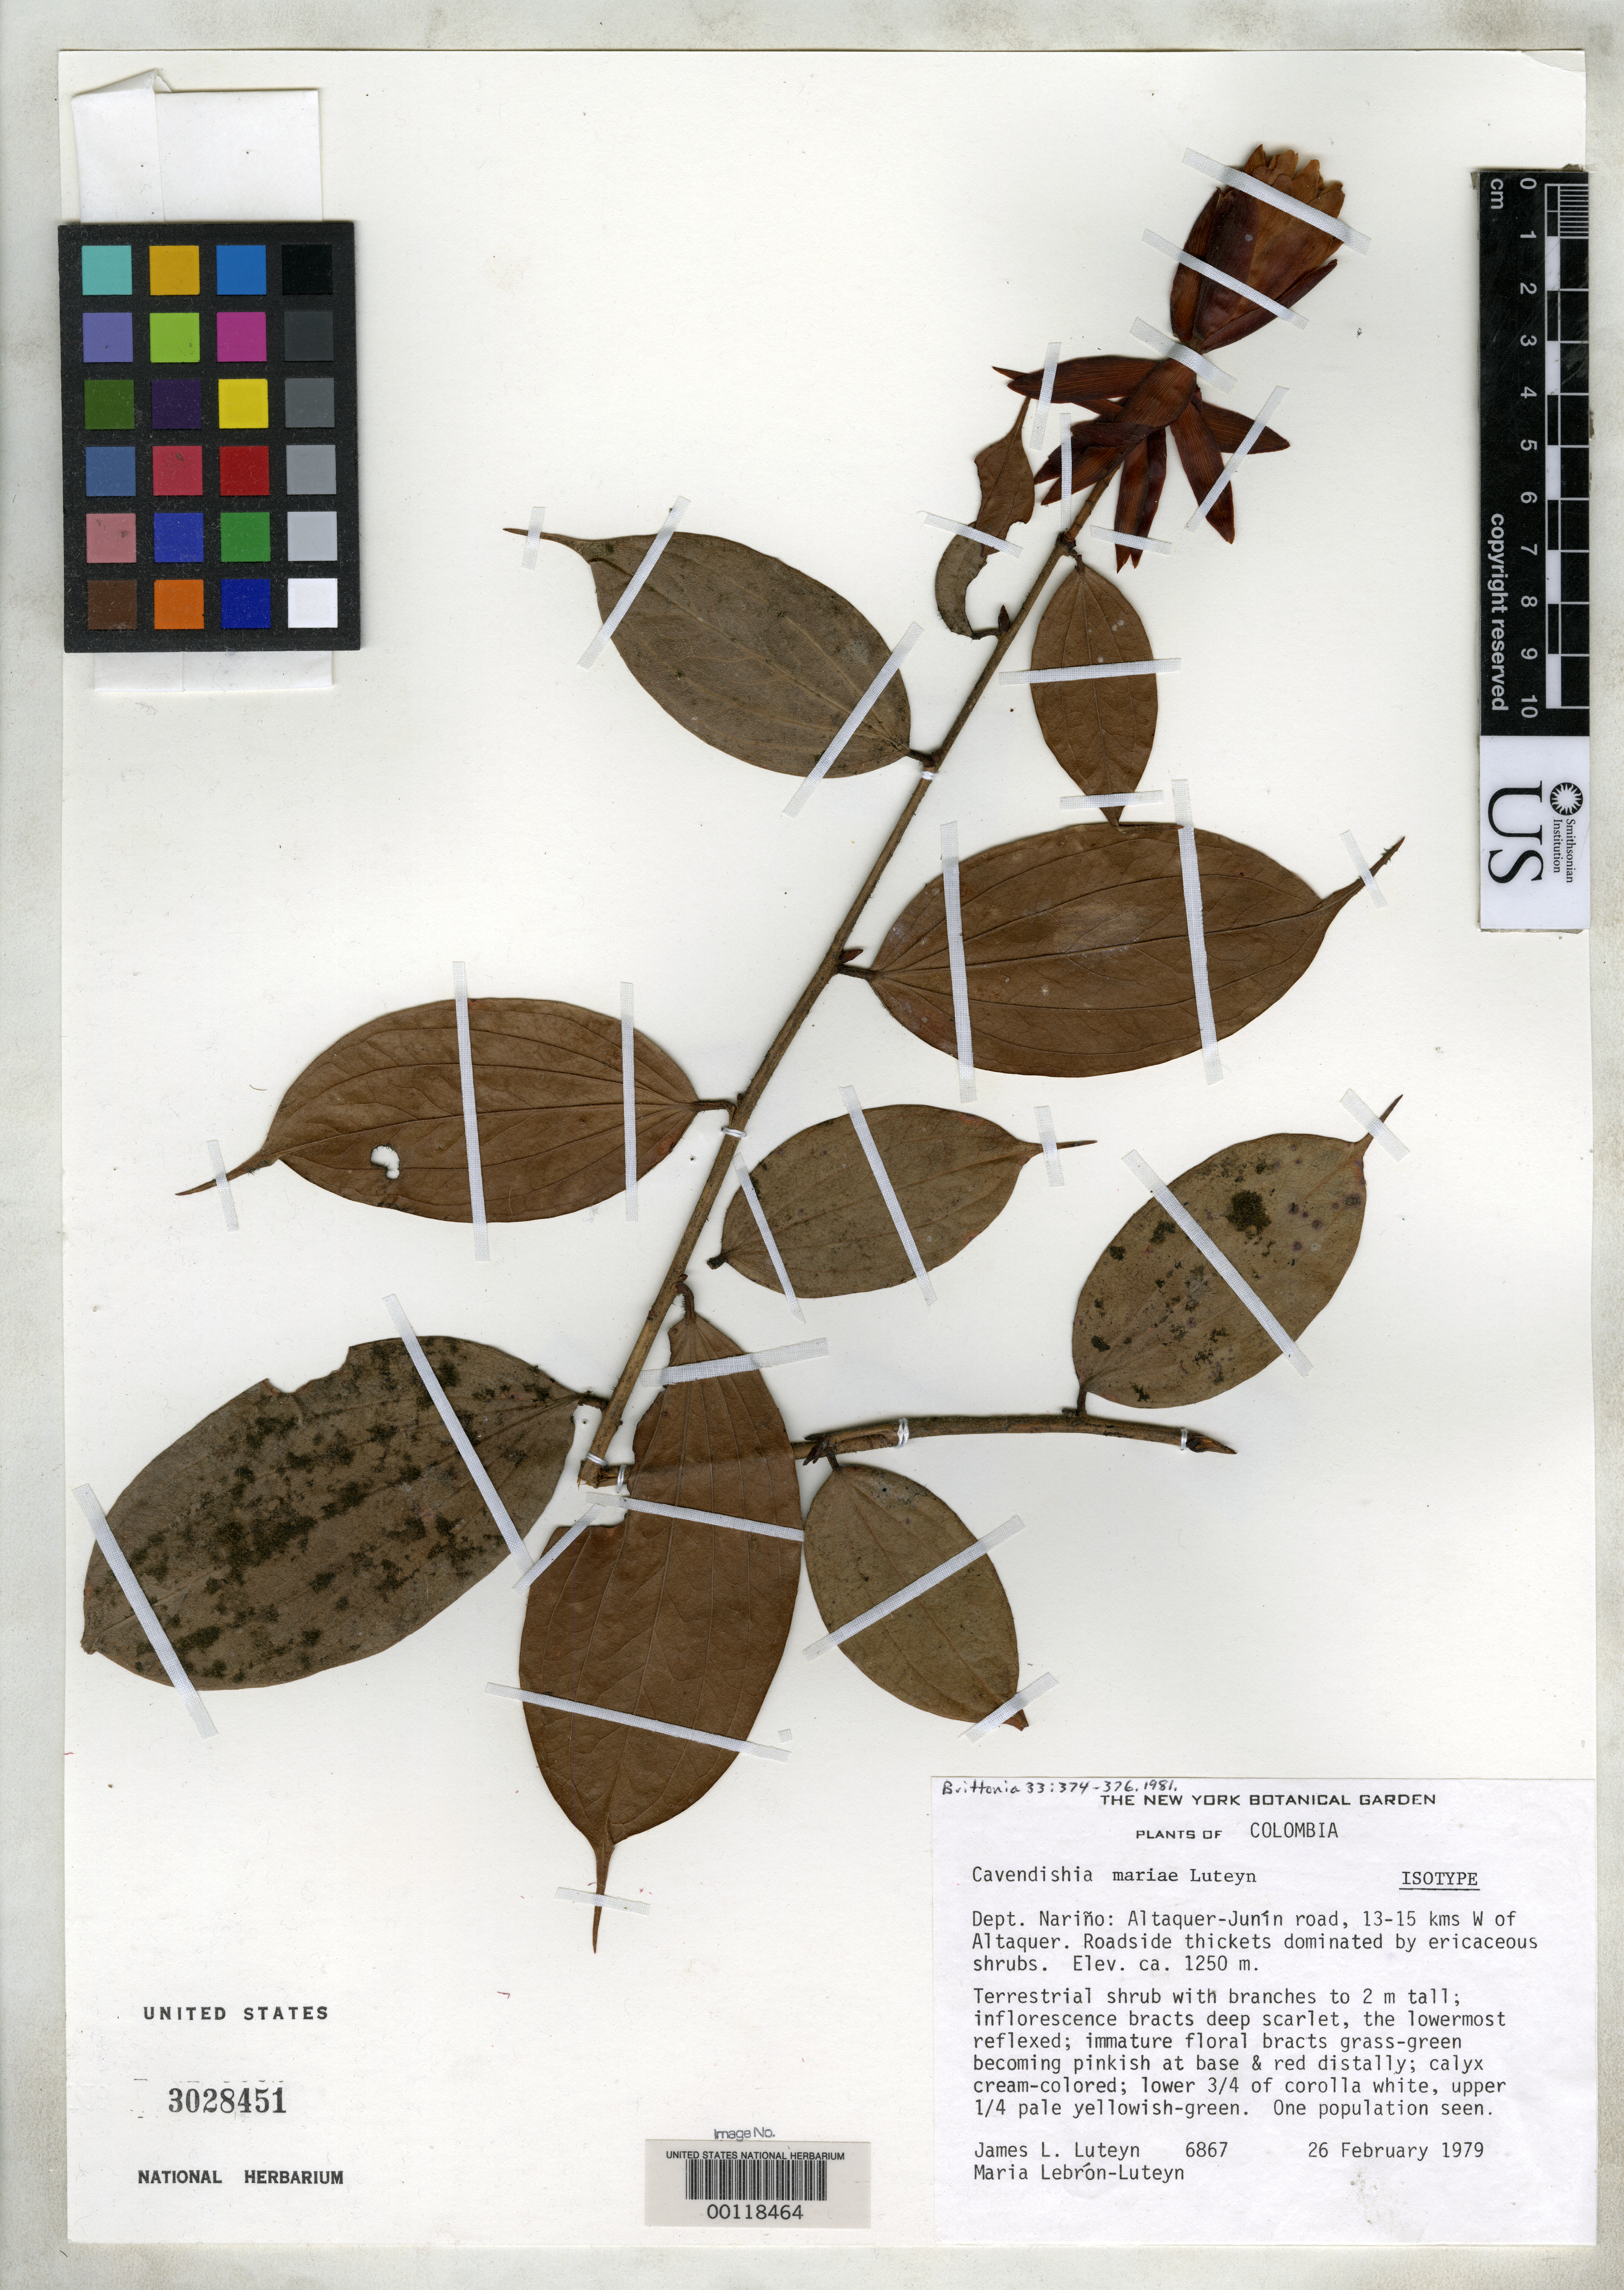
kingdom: Plantae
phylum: Tracheophyta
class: Magnoliopsida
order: Ericales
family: Ericaceae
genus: Cavendishia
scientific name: Cavendishia mariae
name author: Luteyn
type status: Isotype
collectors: J. L. Luteyn & M. L. Lebrón-Luteyn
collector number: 6867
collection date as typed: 26 Feb 1979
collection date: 1979-02-26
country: Colombia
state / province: Nariño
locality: Altaquer-Junin rd, 13-15 km W of Altaquer.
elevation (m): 1250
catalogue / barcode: US 3028451